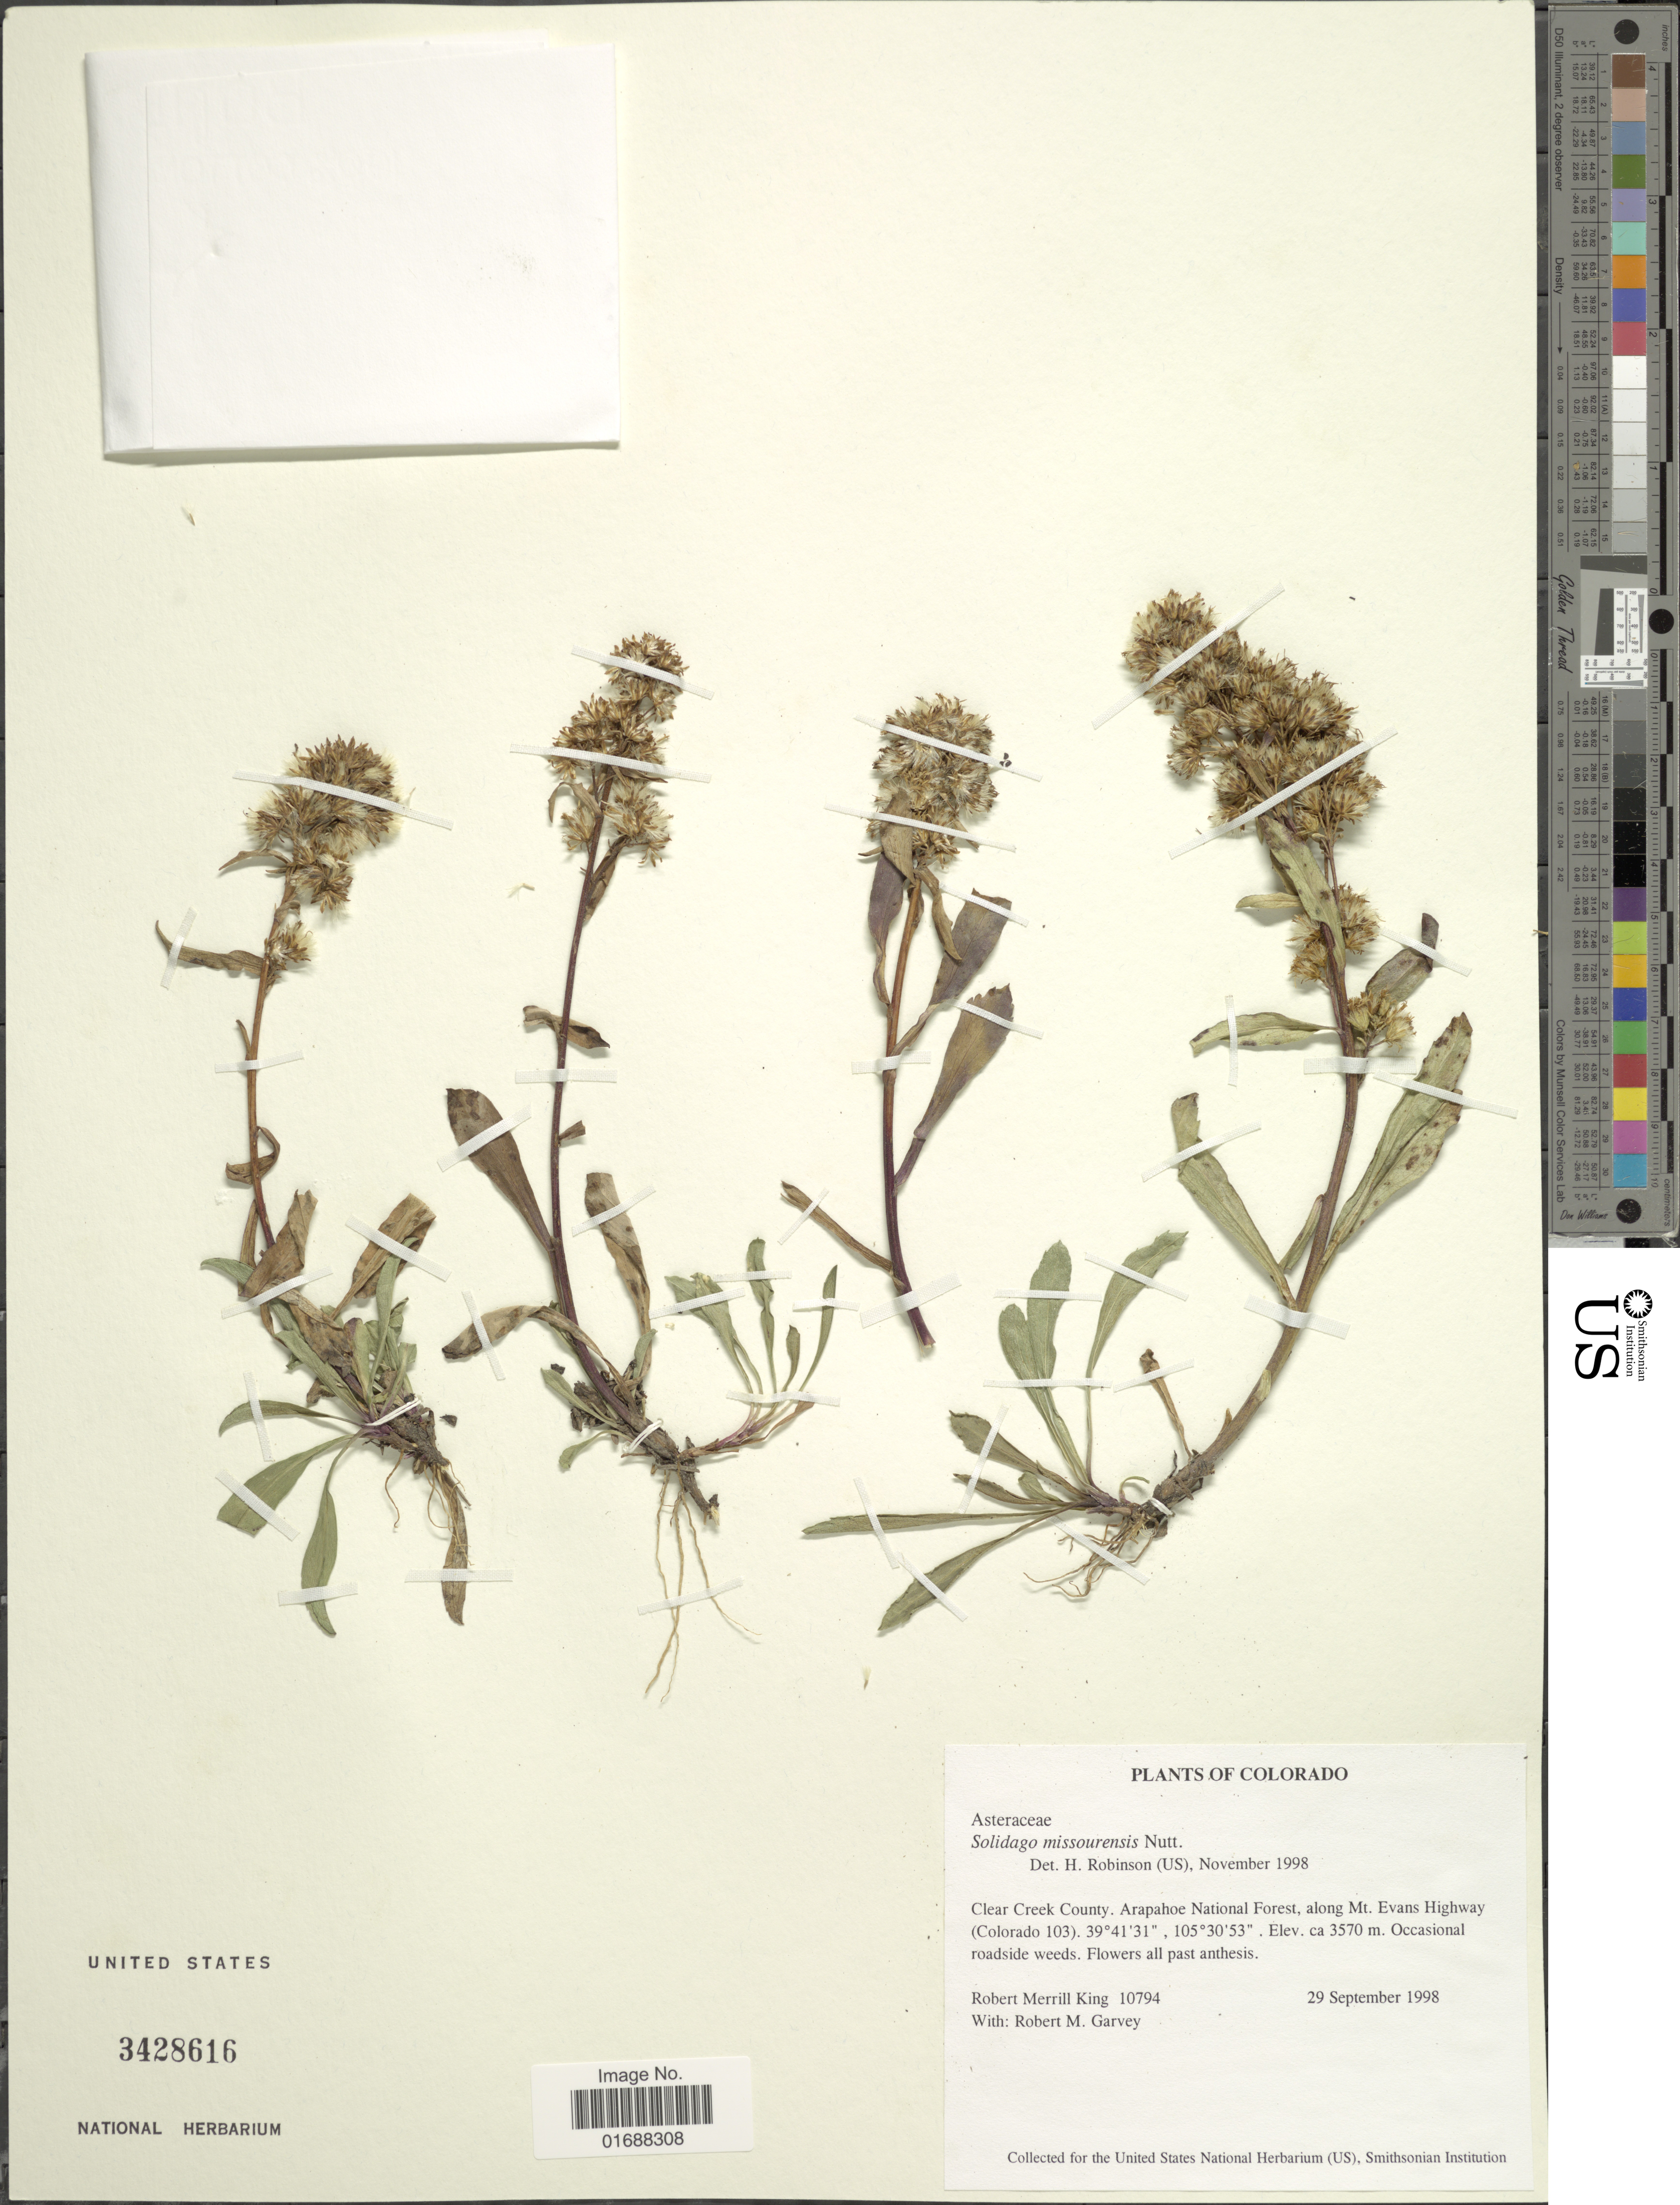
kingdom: Plantae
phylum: Tracheophyta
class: Magnoliopsida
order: Asterales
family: Asteraceae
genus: Solidago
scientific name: Solidago missouriensis var. missouriensis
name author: Nutt.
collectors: R. M. King & R. Garvey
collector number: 10794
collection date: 1998-09-29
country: United States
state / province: Colorado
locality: Clear Creek County, Arapahoe National Forest, along Mt. Evans Highway (Colorado 103).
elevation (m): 3570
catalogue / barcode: US 3428616